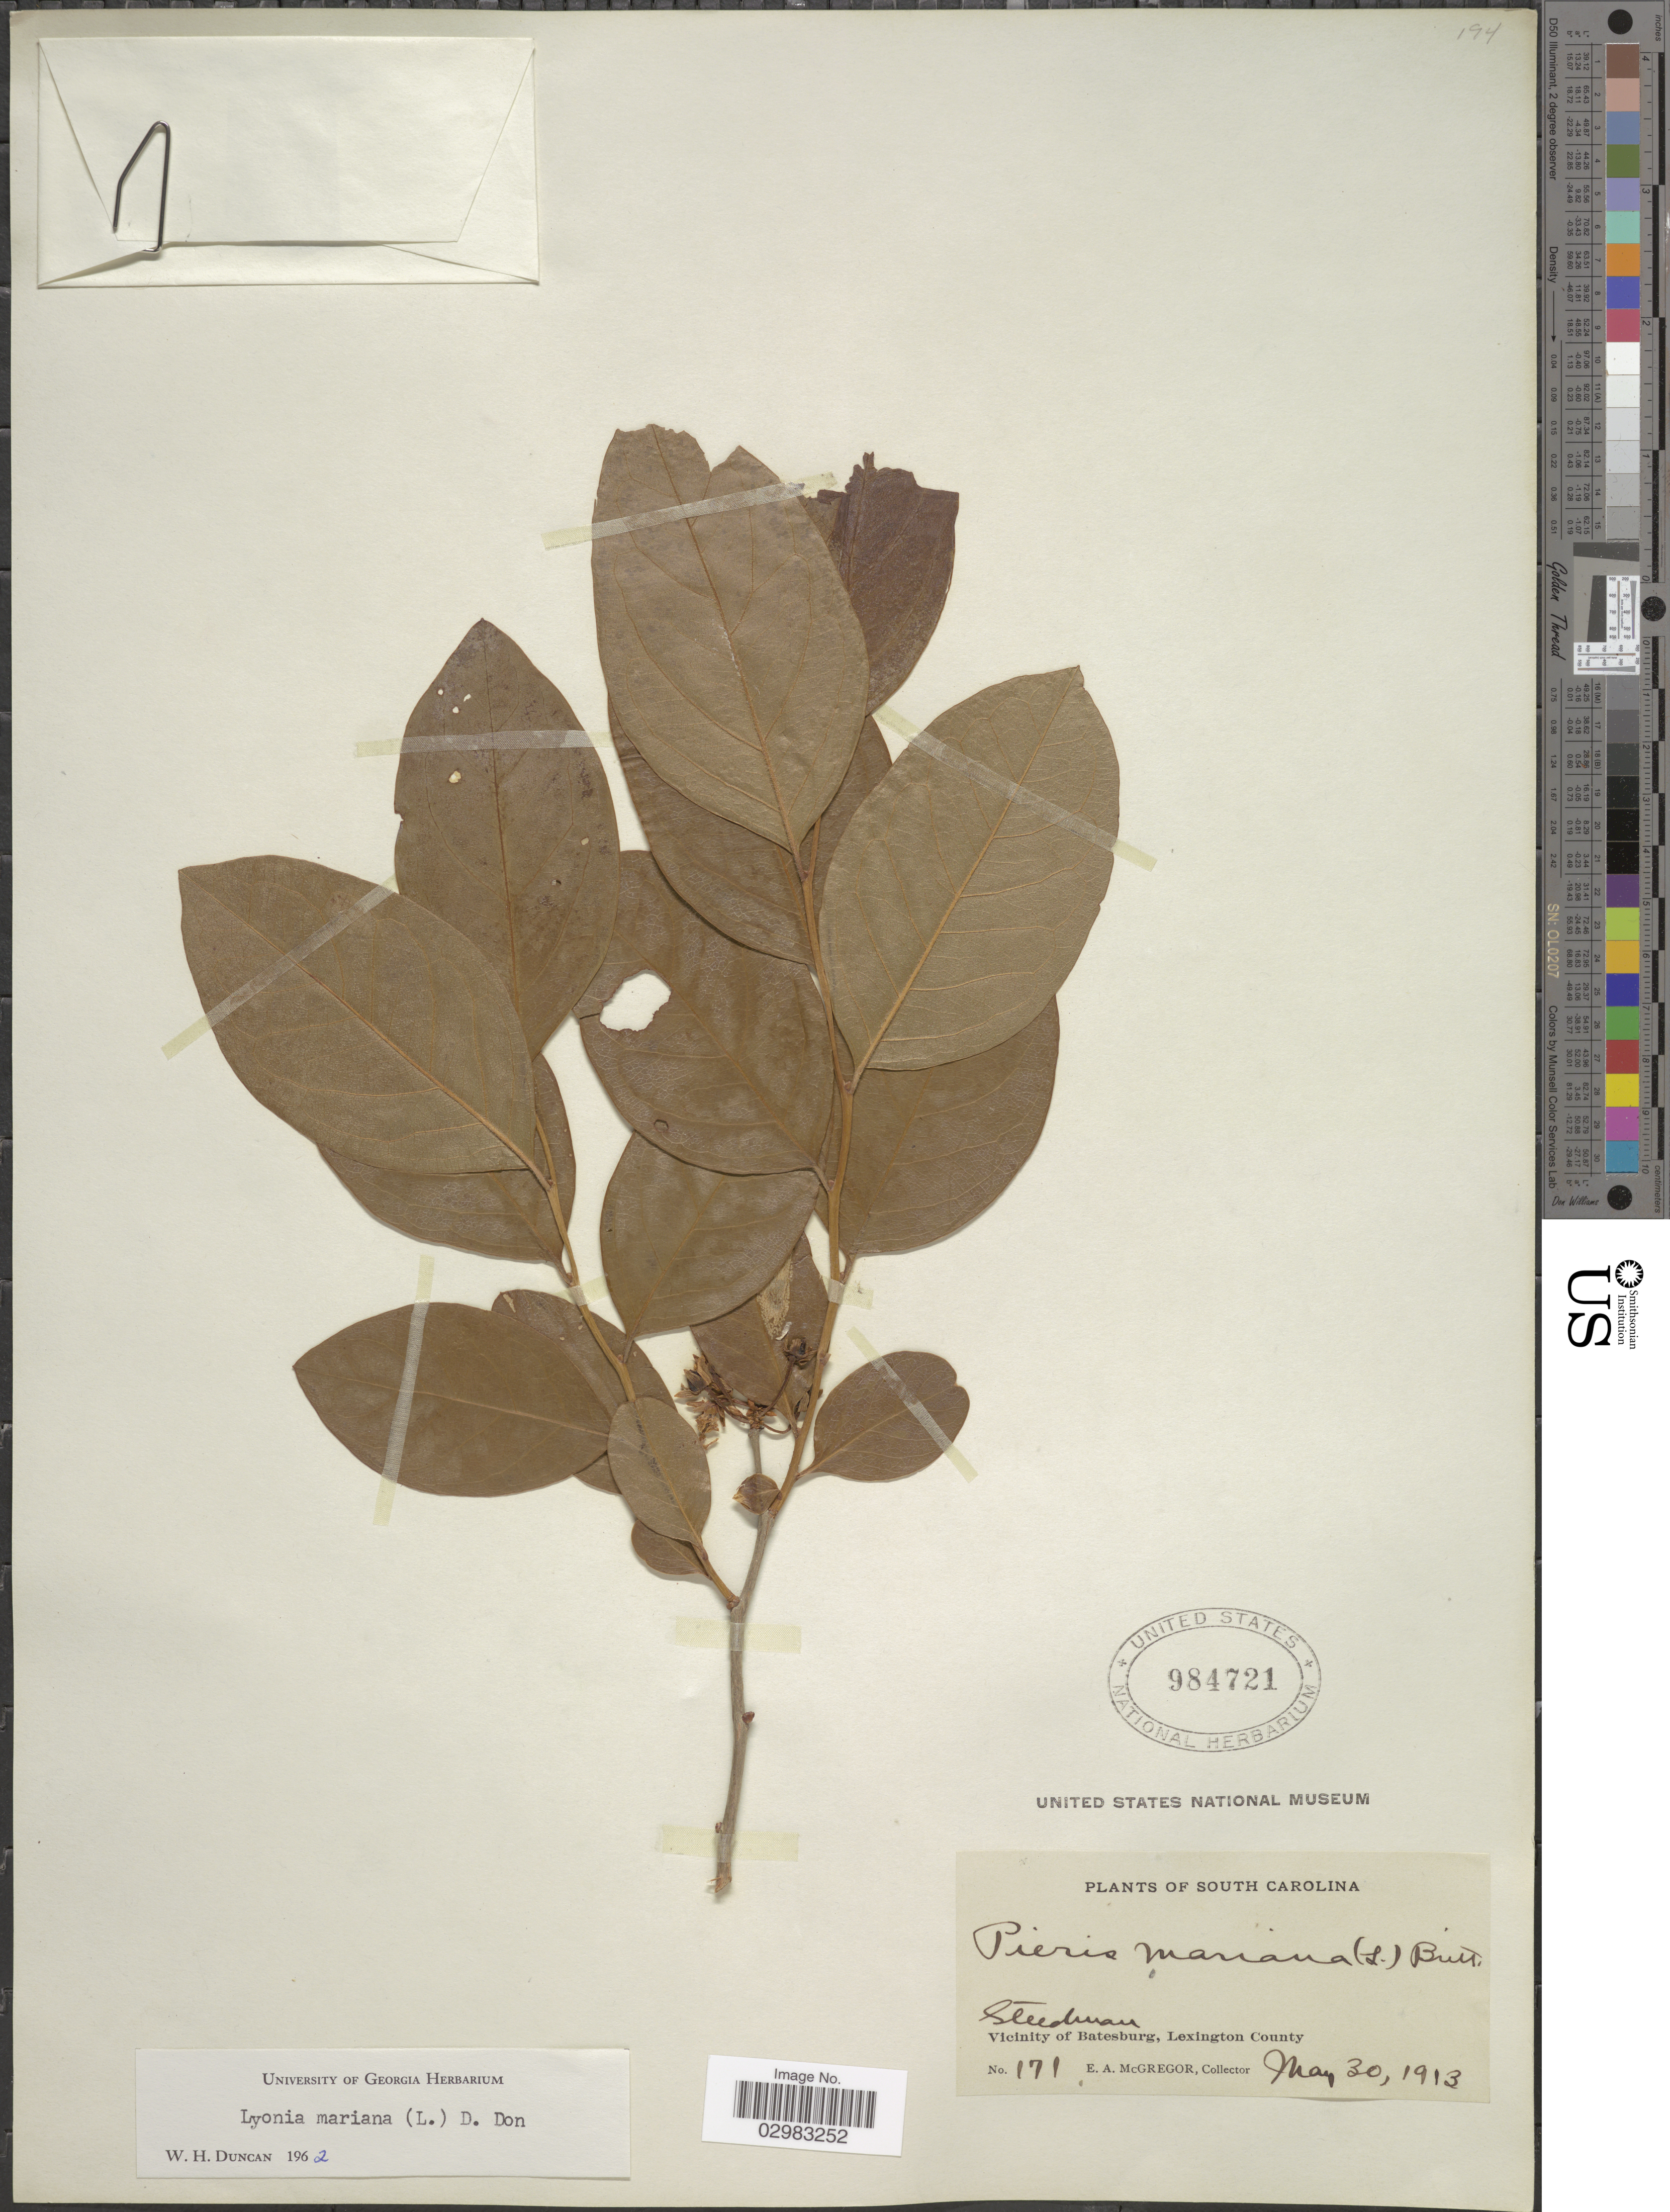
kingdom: Plantae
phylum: Tracheophyta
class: Magnoliopsida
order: Ericales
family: Ericaceae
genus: Lyonia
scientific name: Lyonia mariana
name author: (L.) D. Don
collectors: E. A. McGregor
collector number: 171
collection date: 1913-05-30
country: United States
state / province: South Carolina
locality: Steedman. Vicinity of Batesburg, Lexington County.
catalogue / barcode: US 984721